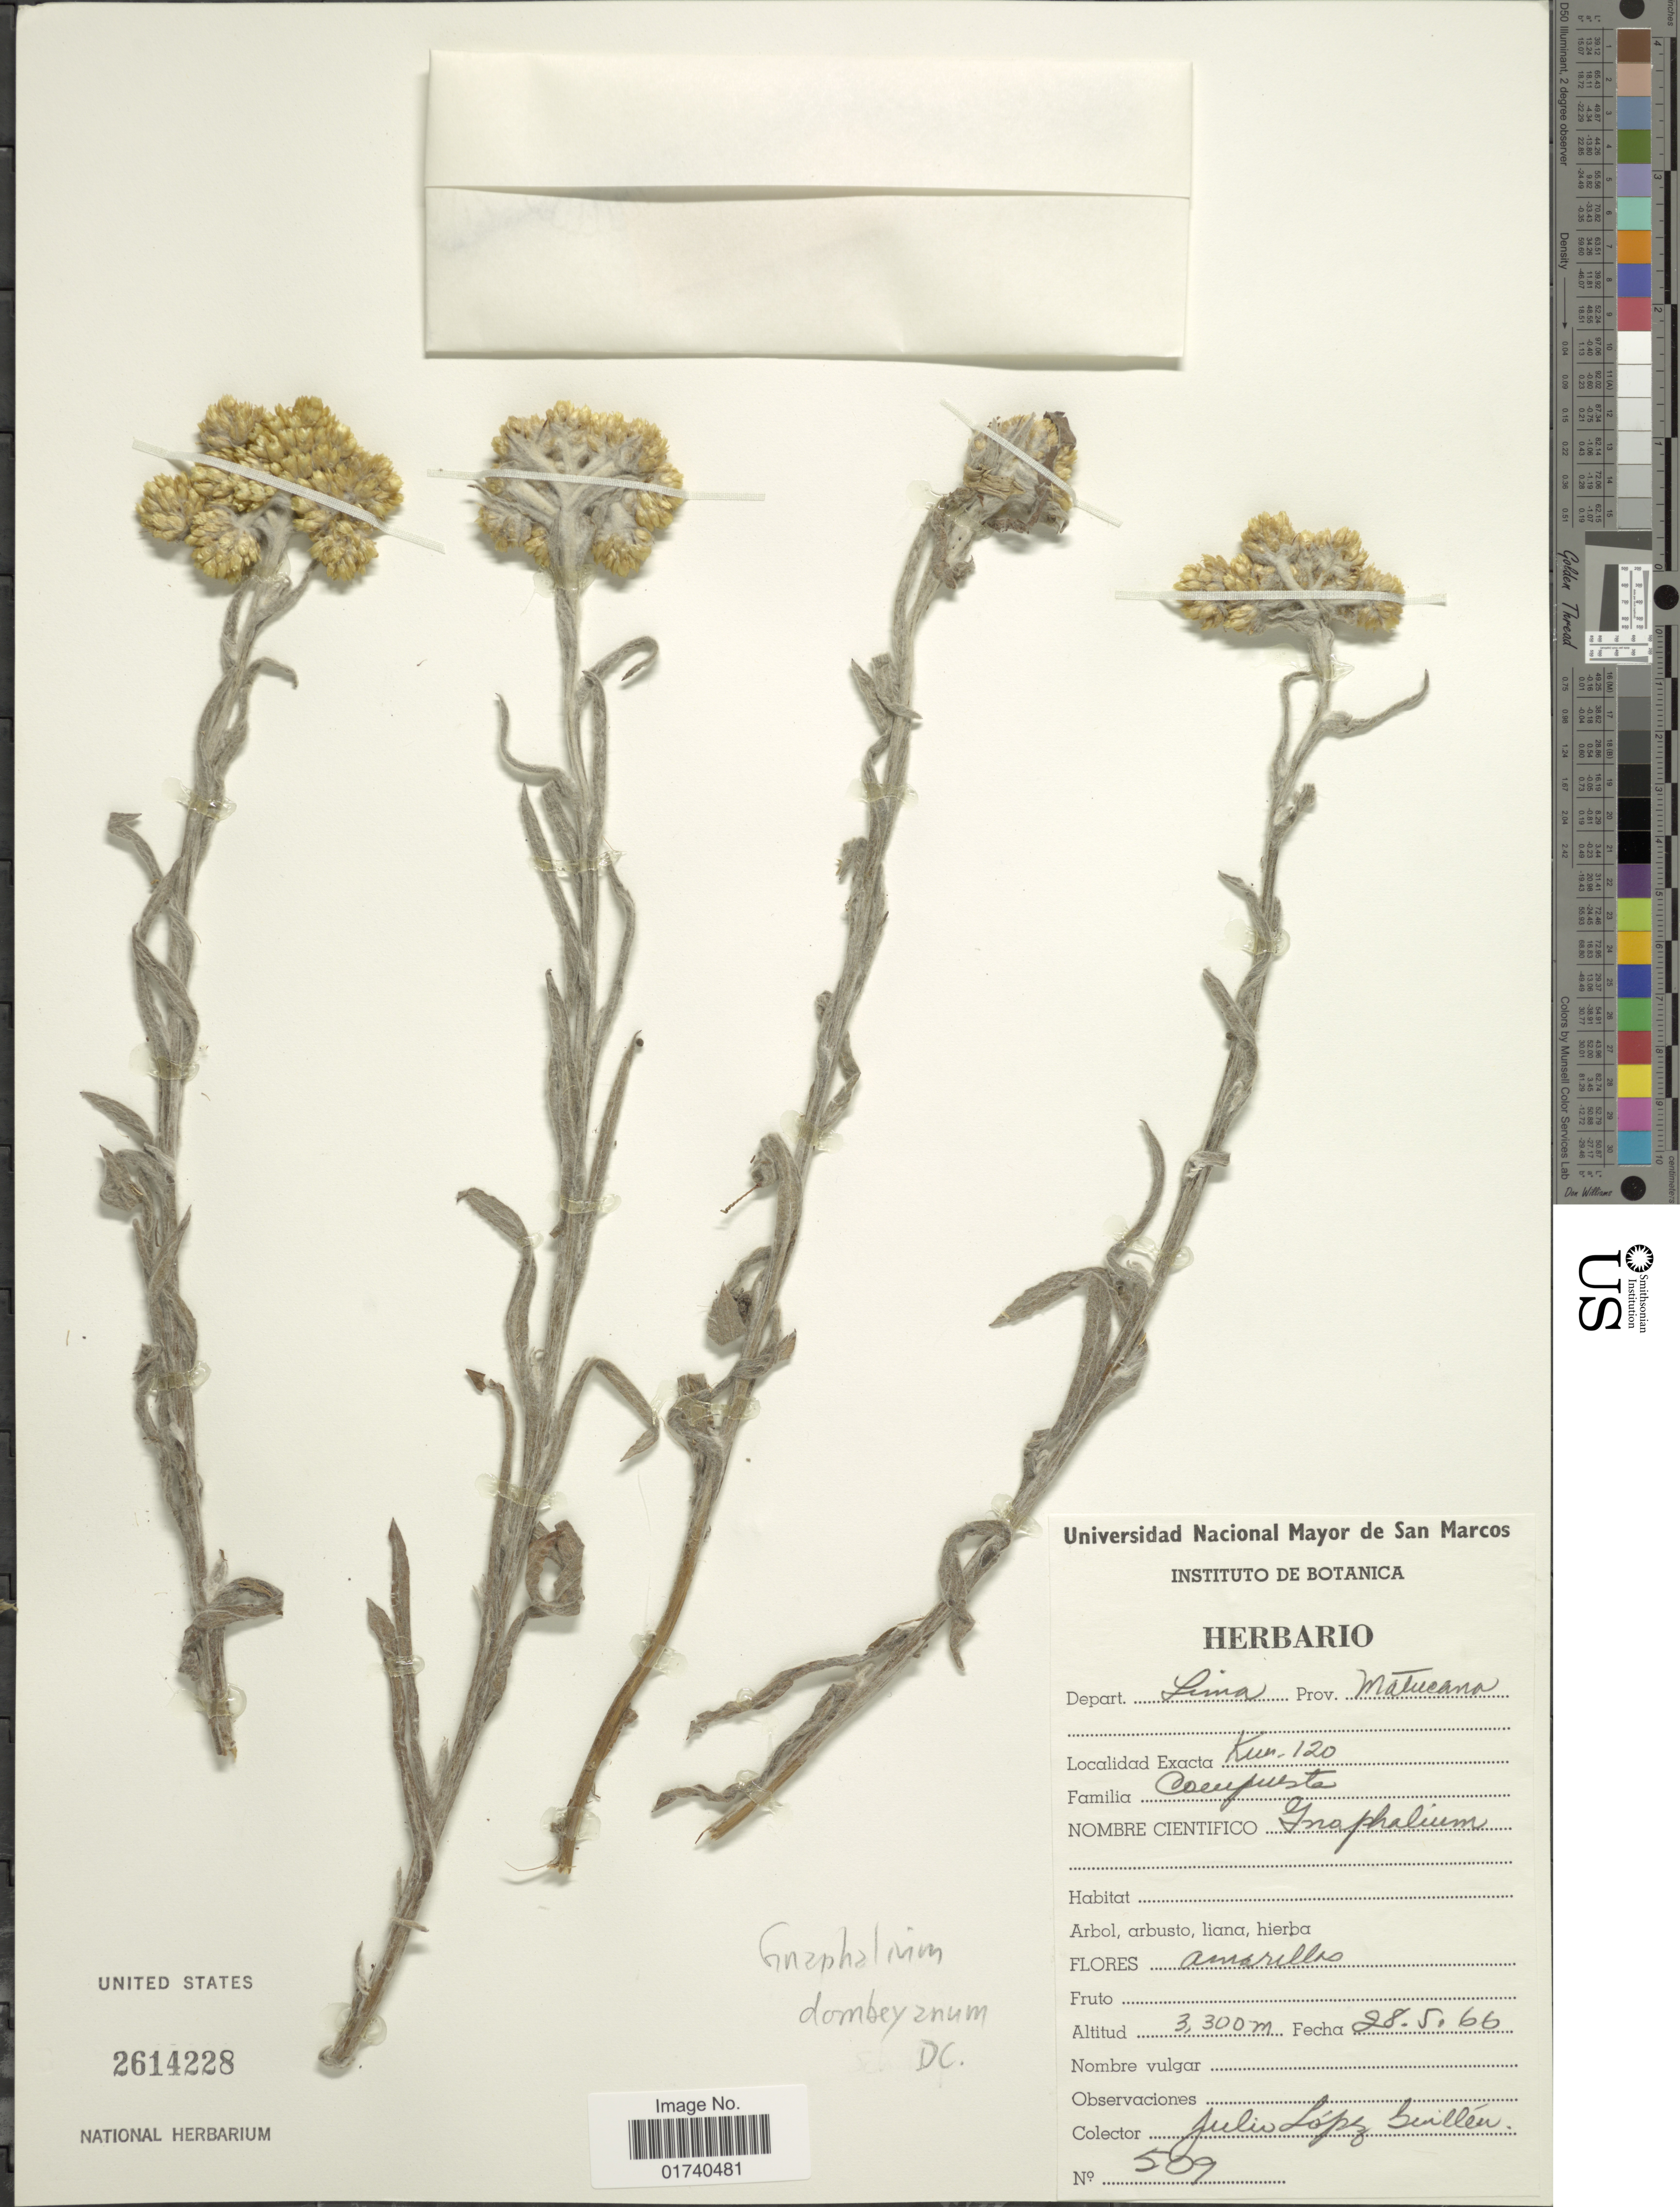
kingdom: Plantae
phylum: Tracheophyta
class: Magnoliopsida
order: Asterales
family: Asteraceae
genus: Pseudognaphalium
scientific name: Pseudognaphalium dombeyanum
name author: (DC.) Anderb.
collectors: J. Lopez M.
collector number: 509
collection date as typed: Transcribed d/m/y: 28/5/66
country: Peru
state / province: Lima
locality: Dept. Lima. Prov. Matucana. Kun.120.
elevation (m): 3300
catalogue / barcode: US 2614228